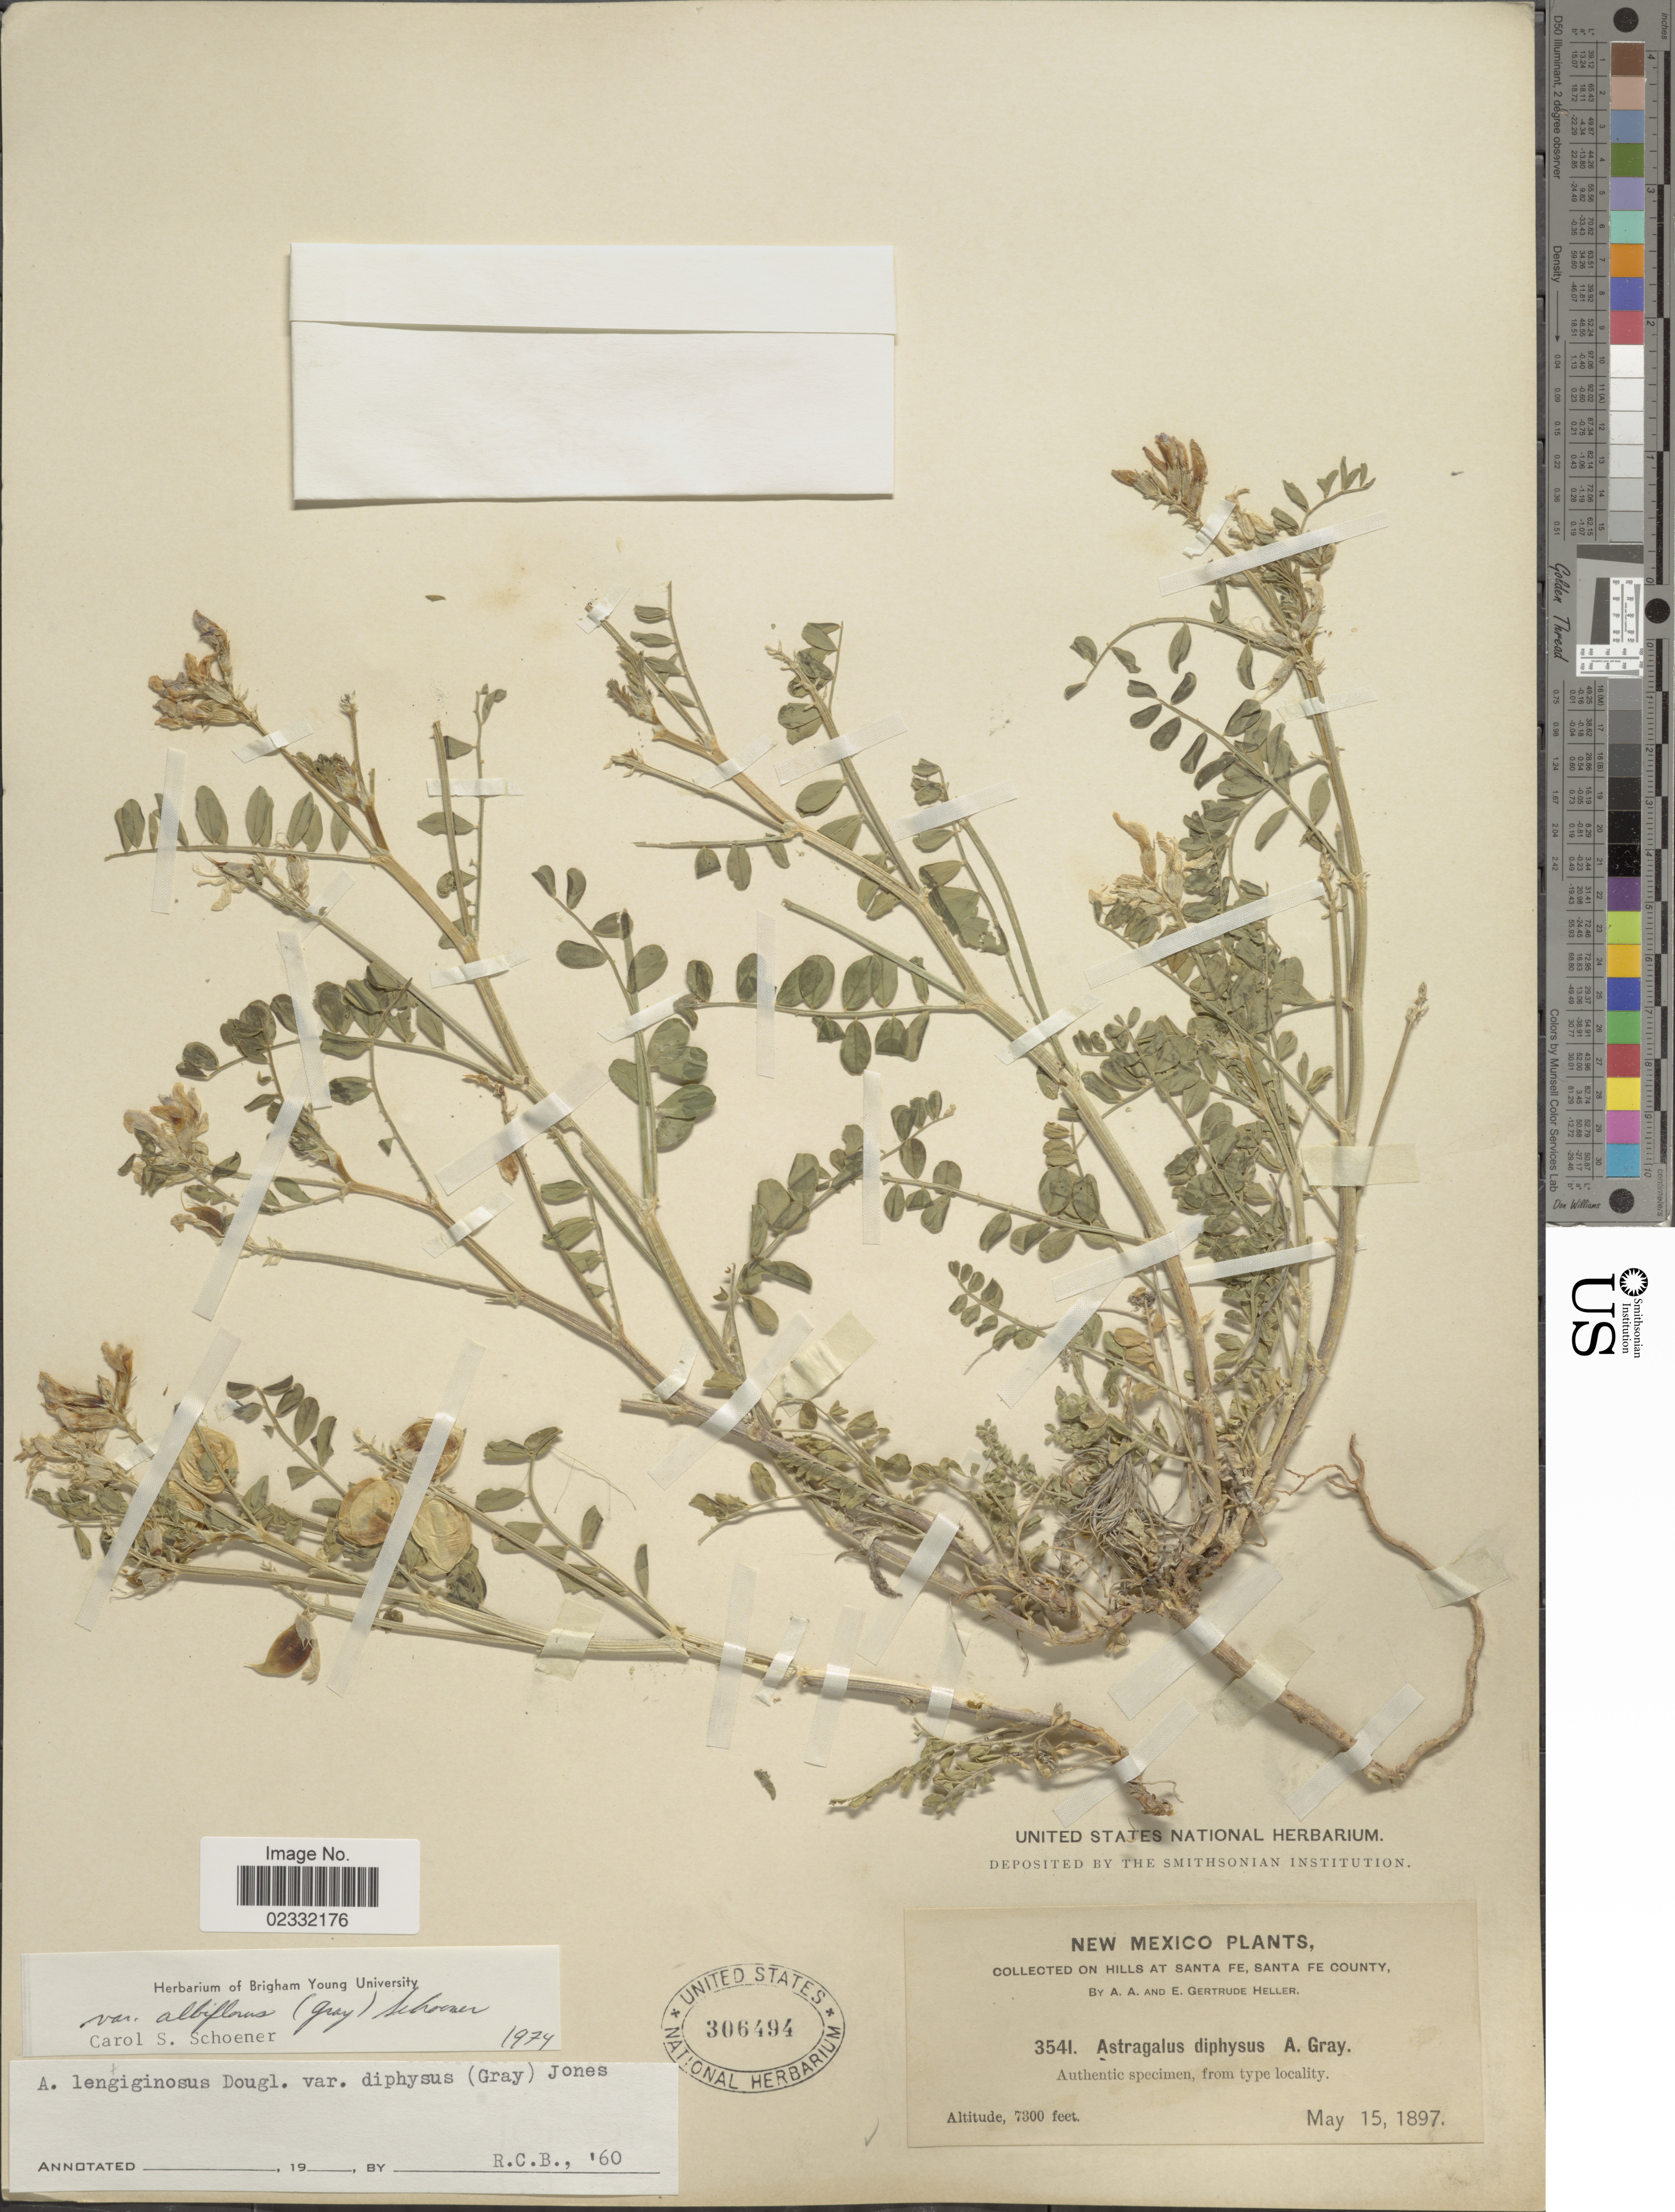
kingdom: Plantae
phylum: Tracheophyta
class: Magnoliopsida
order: Fabales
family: Fabaceae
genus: Astragalus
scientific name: Astragalus lentiginosus var. albiflorus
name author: (A. Gray) Schoener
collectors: A. A. Heller & E. G. Heller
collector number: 3541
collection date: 1897-05-15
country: United States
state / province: New Mexico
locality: On Hills at Santa Fe, Santa Fe County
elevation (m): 2225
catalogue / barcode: US 306494